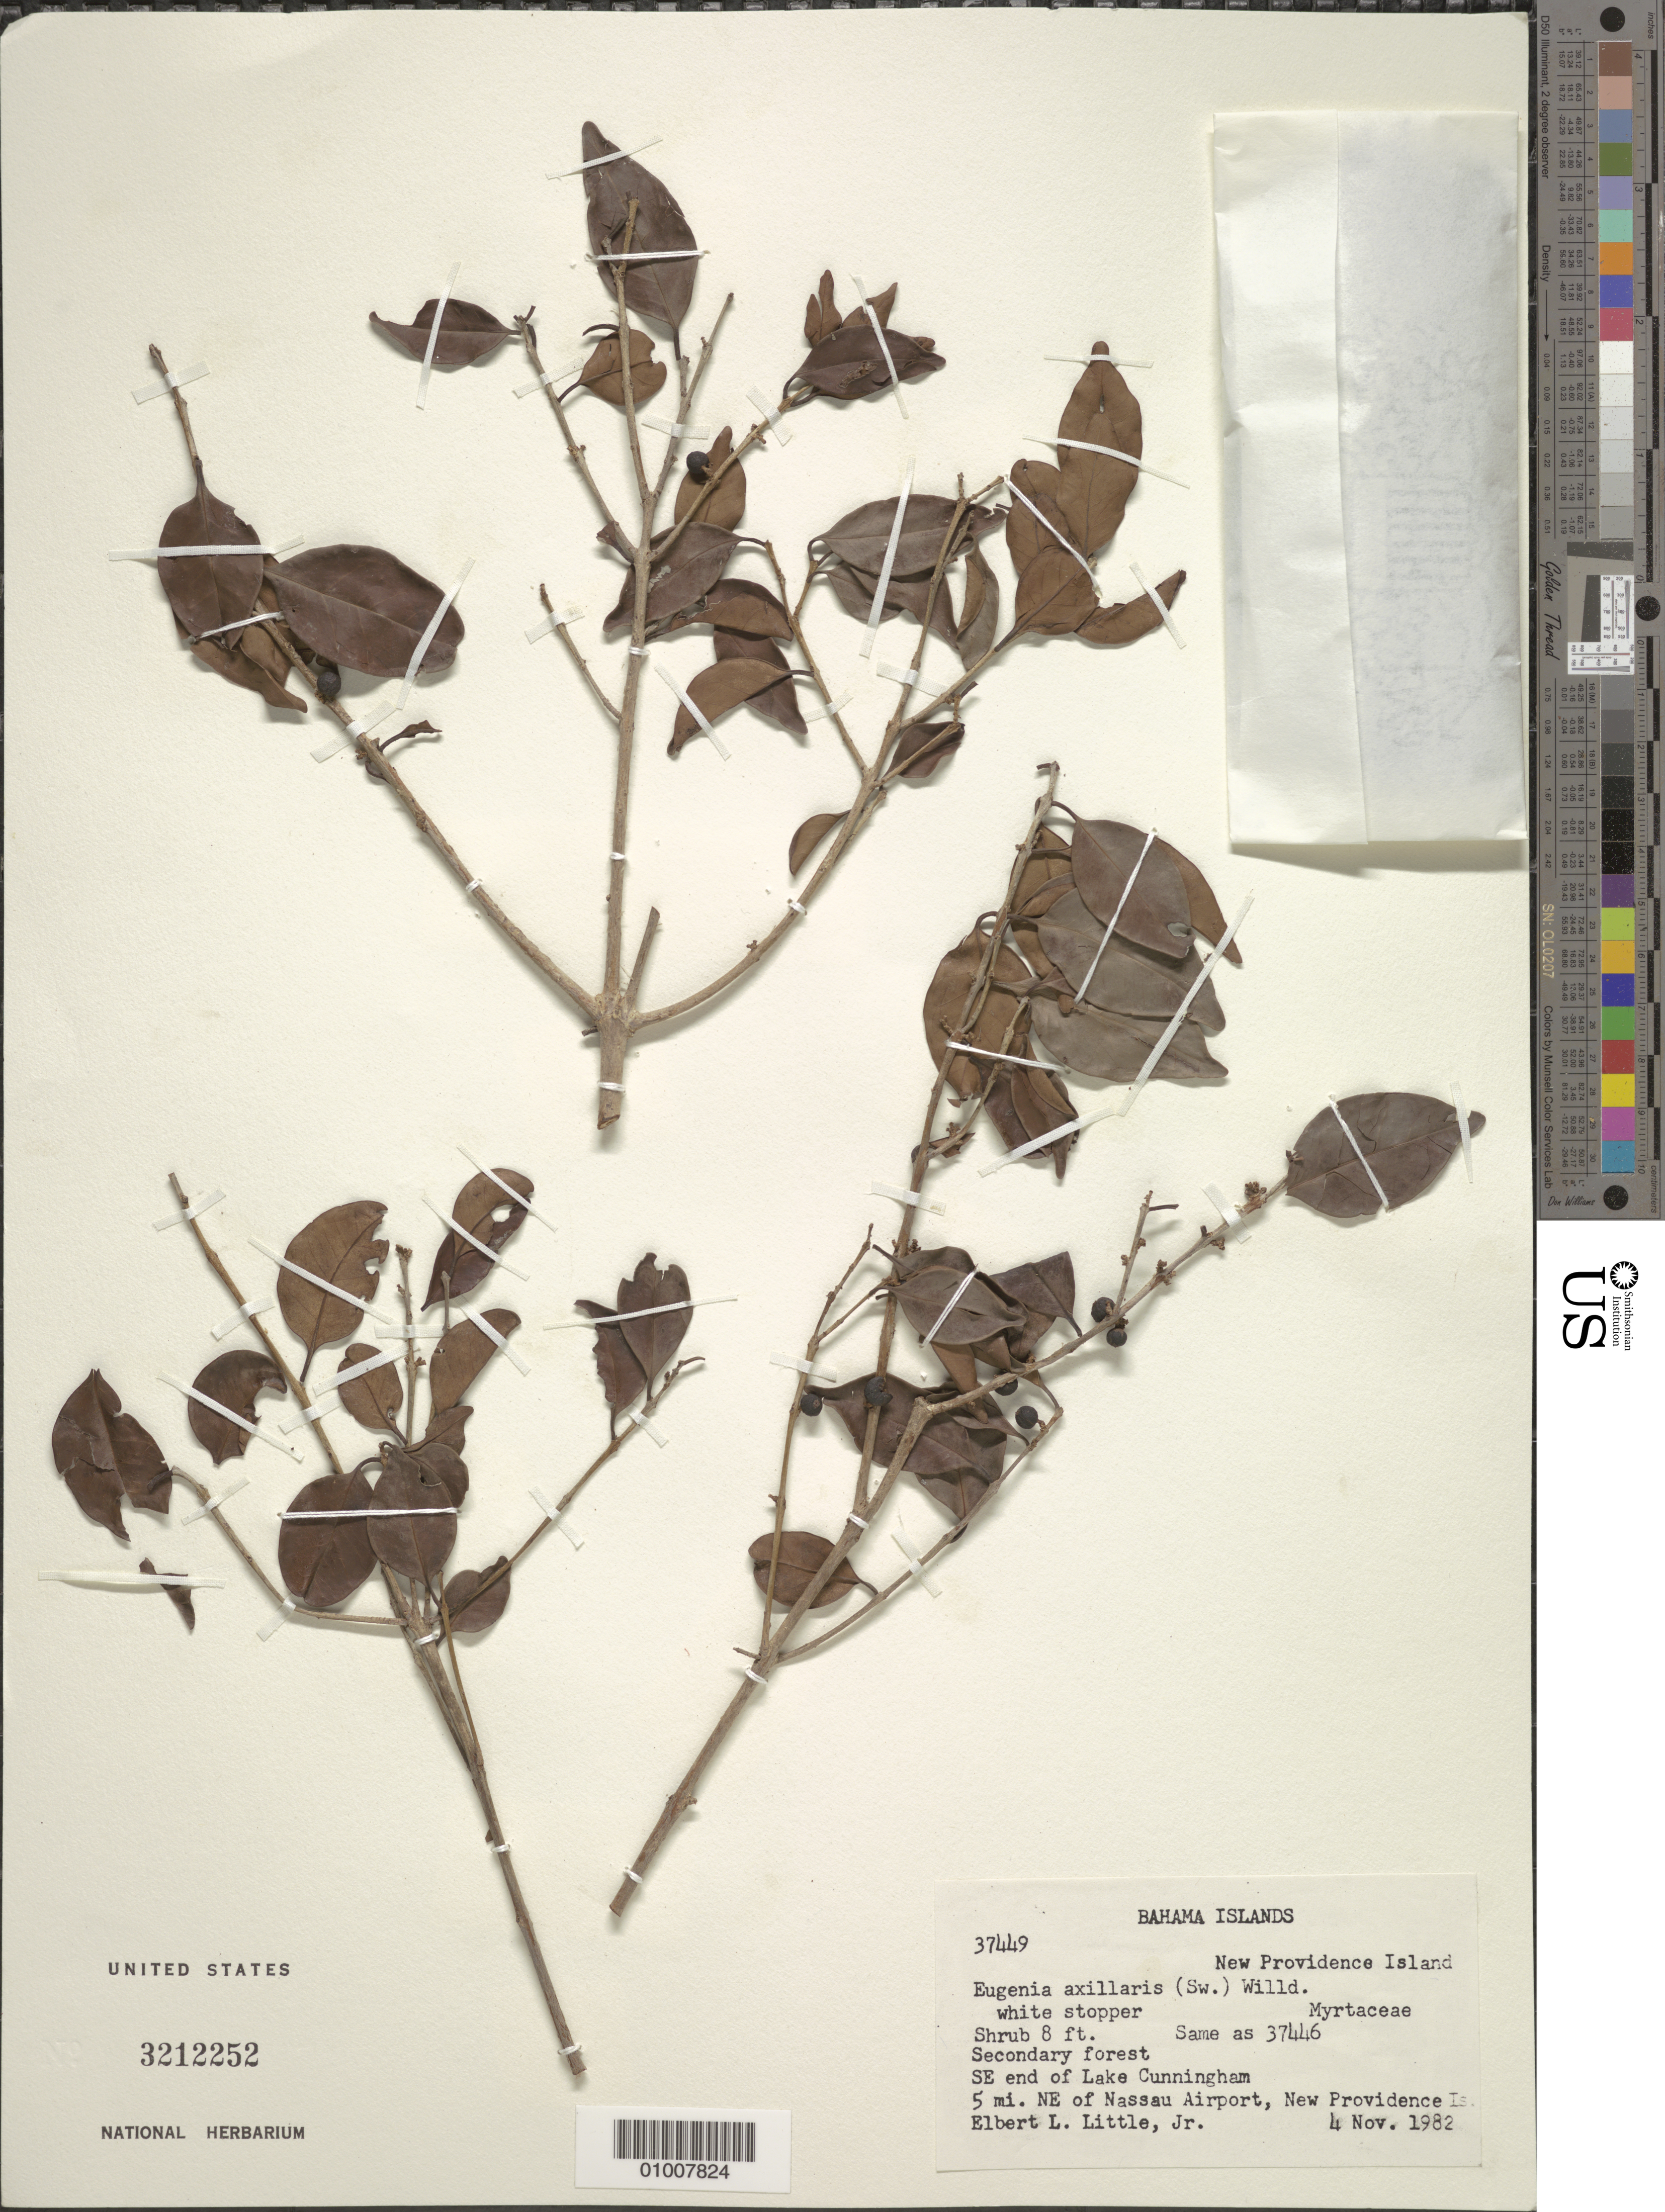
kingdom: Plantae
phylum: Tracheophyta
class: Magnoliopsida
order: Myrtales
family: Myrtaceae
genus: Eugenia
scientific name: Eugenia axillaris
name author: (Sw.) Willd.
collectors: E. L. Little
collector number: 37449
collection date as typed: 04 Nov 1982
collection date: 1982-11-04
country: Bahamas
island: New Providence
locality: Southeast end of Lake Cunningham, 5 mi. northeast of Nassau Airport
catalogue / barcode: US 3212252